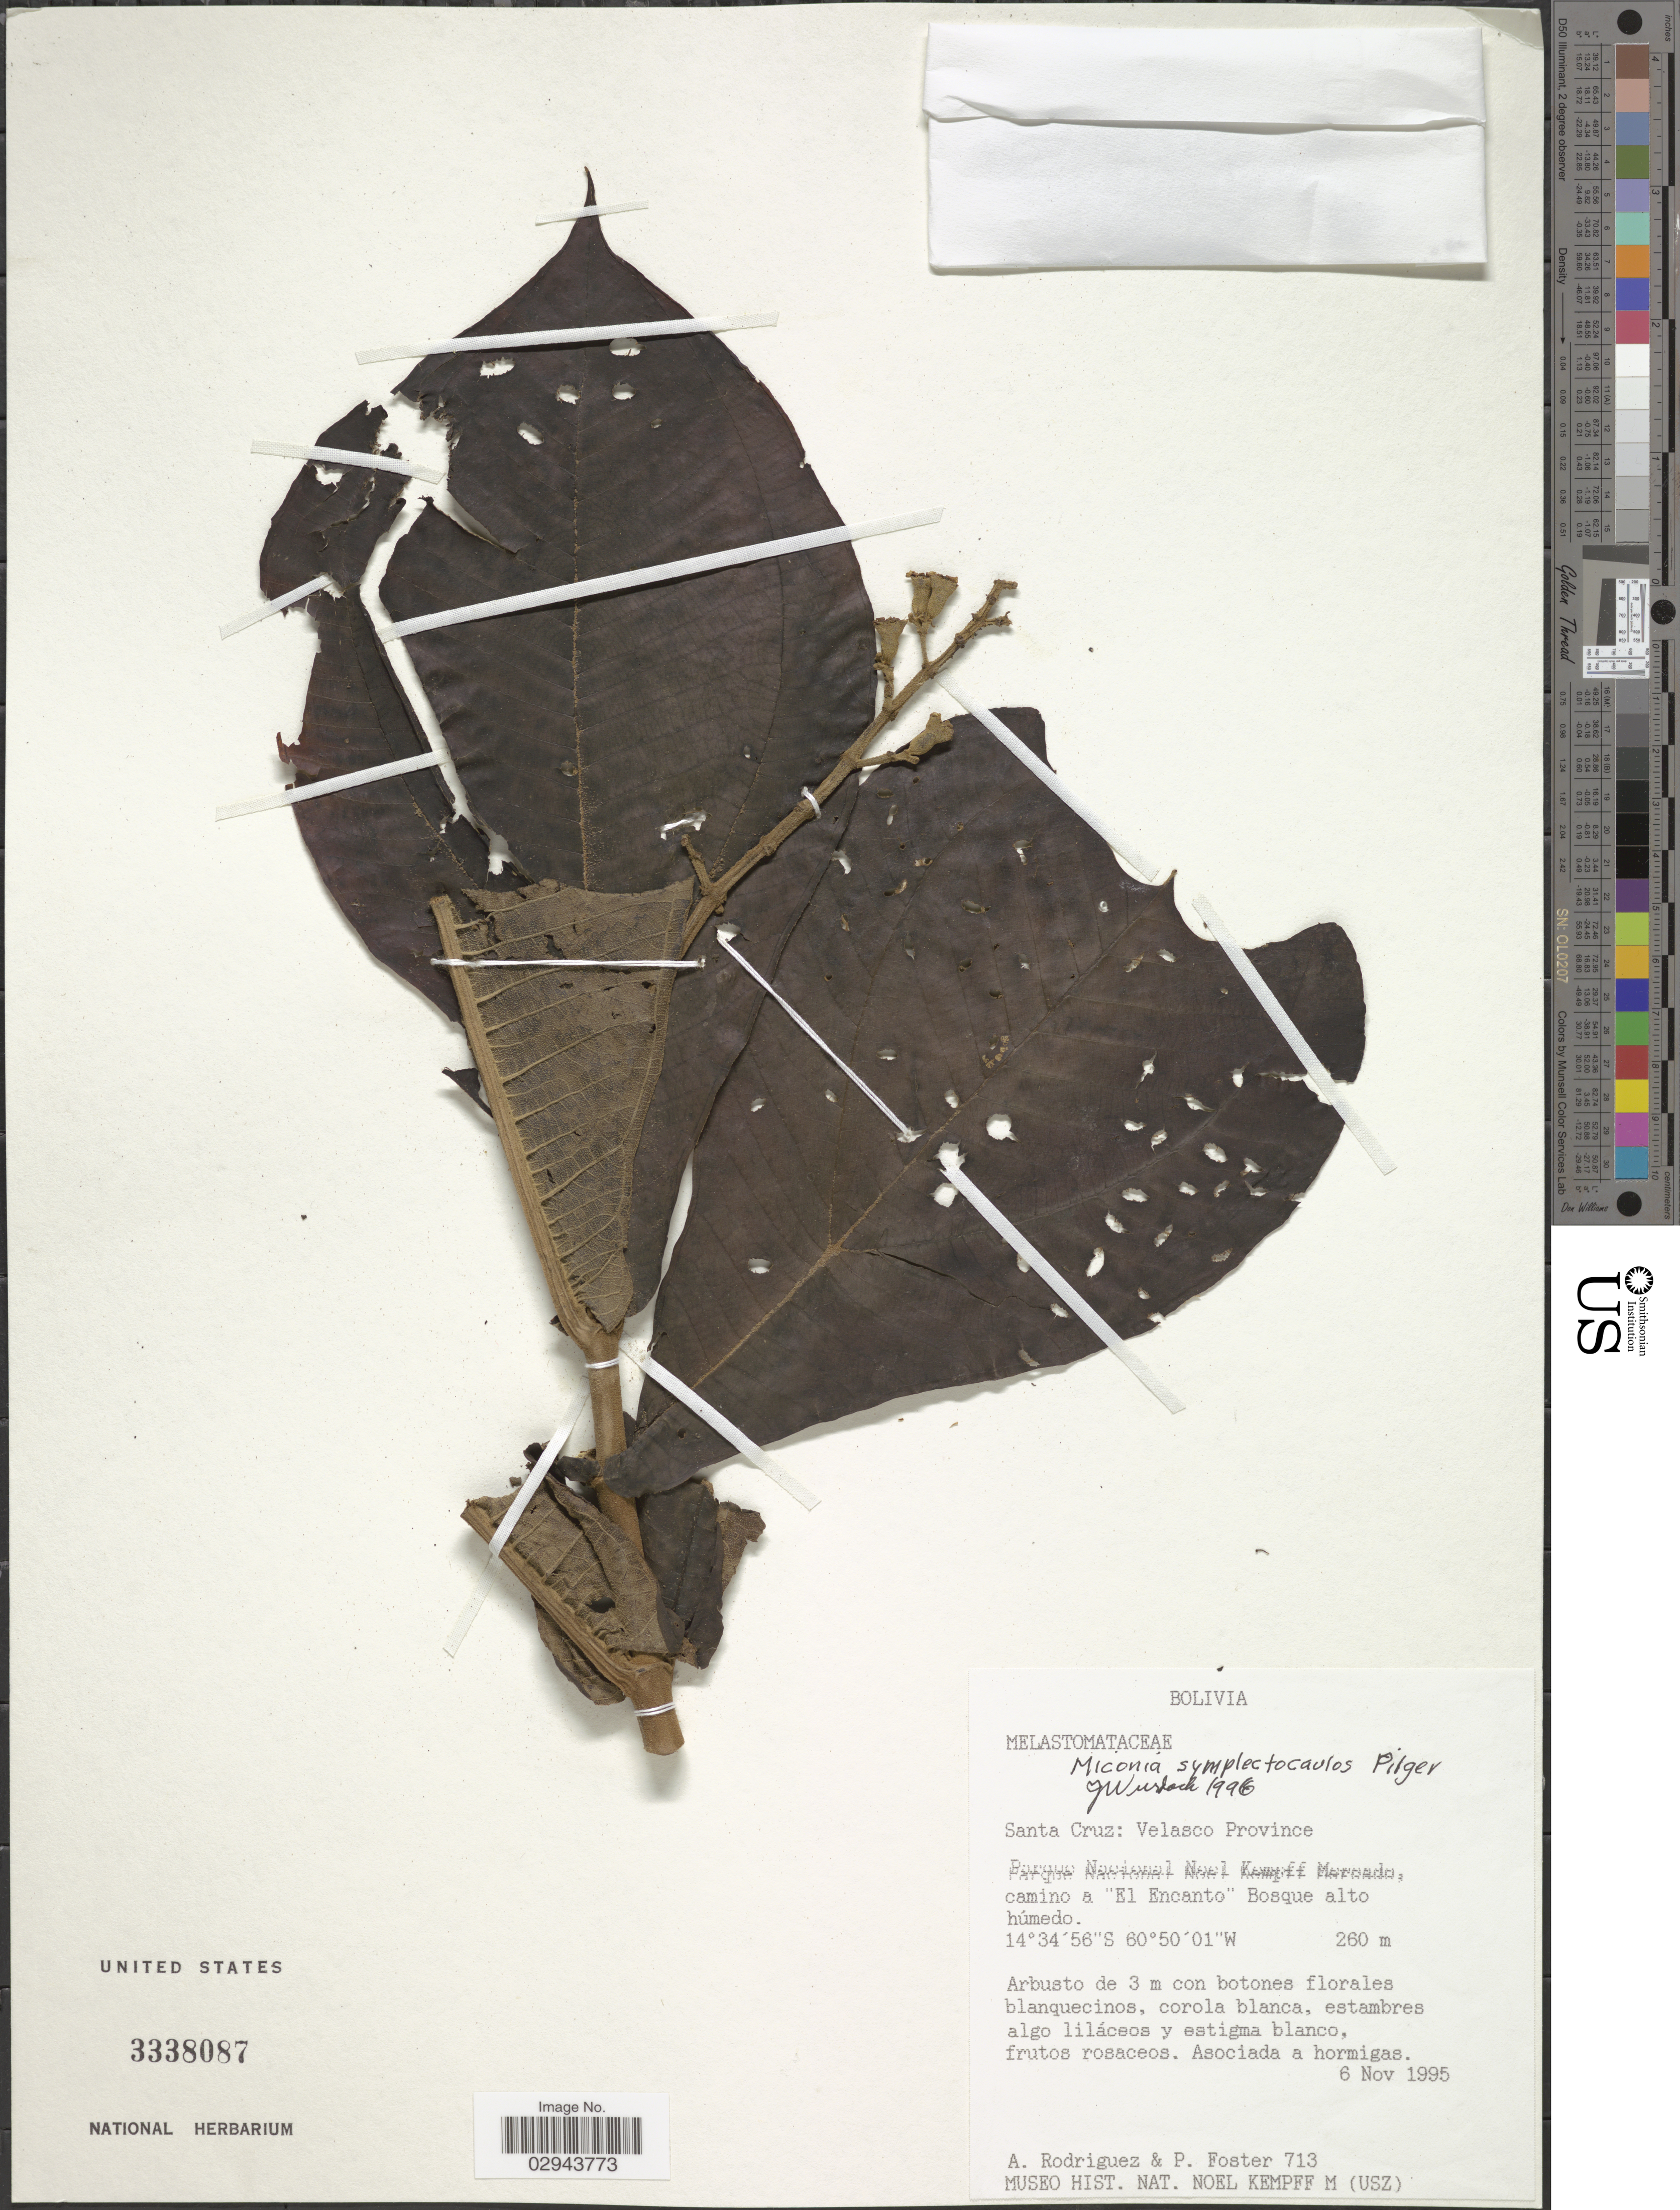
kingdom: Plantae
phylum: Tracheophyta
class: Magnoliopsida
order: Myrtales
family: Melastomataceae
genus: Miconia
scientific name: Miconia symplectocaulos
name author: Pilg.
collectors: A. Rodriguez & P. Foster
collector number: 713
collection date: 1995-11-06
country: Bolivia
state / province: Santa Cruz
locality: Velasco Province. Parque Nacional Noel Kempff Mercado, camino a "El Encanto".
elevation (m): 260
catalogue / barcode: US 3338087